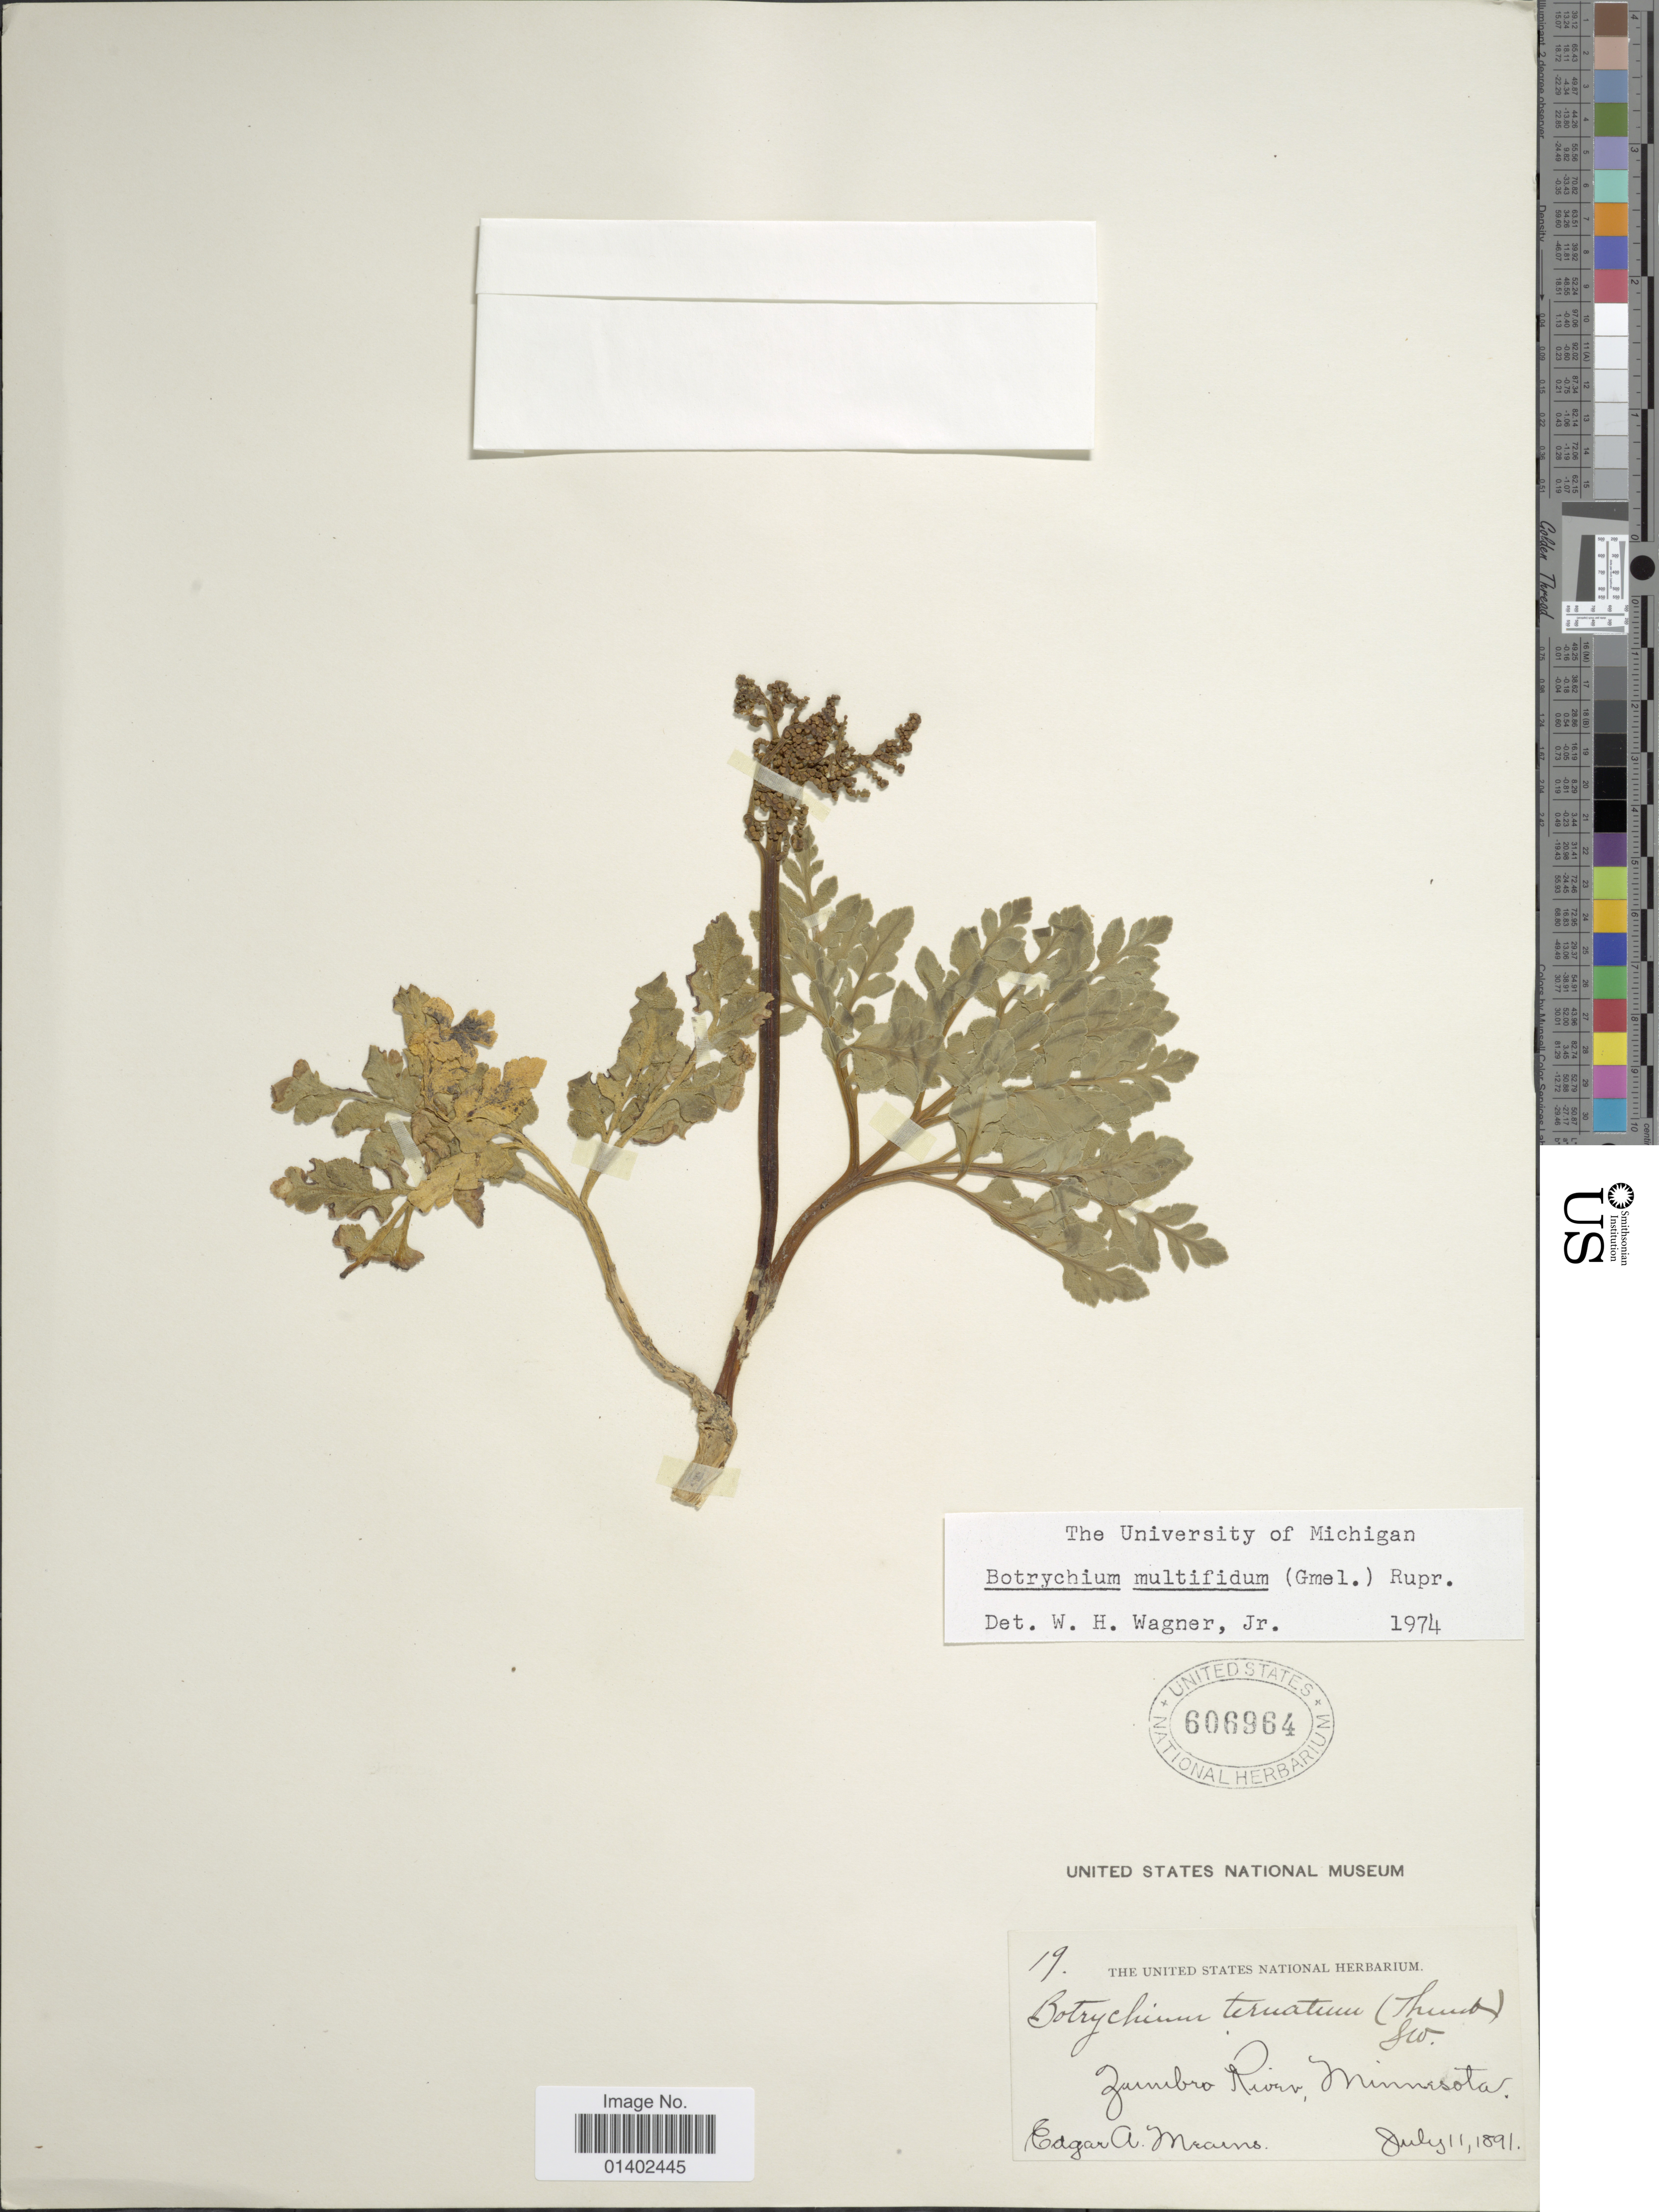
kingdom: Plantae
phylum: Tracheophyta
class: Polypodiopsida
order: Ophioglossales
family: Ophioglossaceae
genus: Botrychium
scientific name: Botrychium multifidum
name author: (J.F. Gmel.) Rupr.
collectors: E. A. Mearns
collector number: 19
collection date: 1891-07-11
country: United States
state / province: Minnesota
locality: Zumbro River.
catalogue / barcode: US 606964